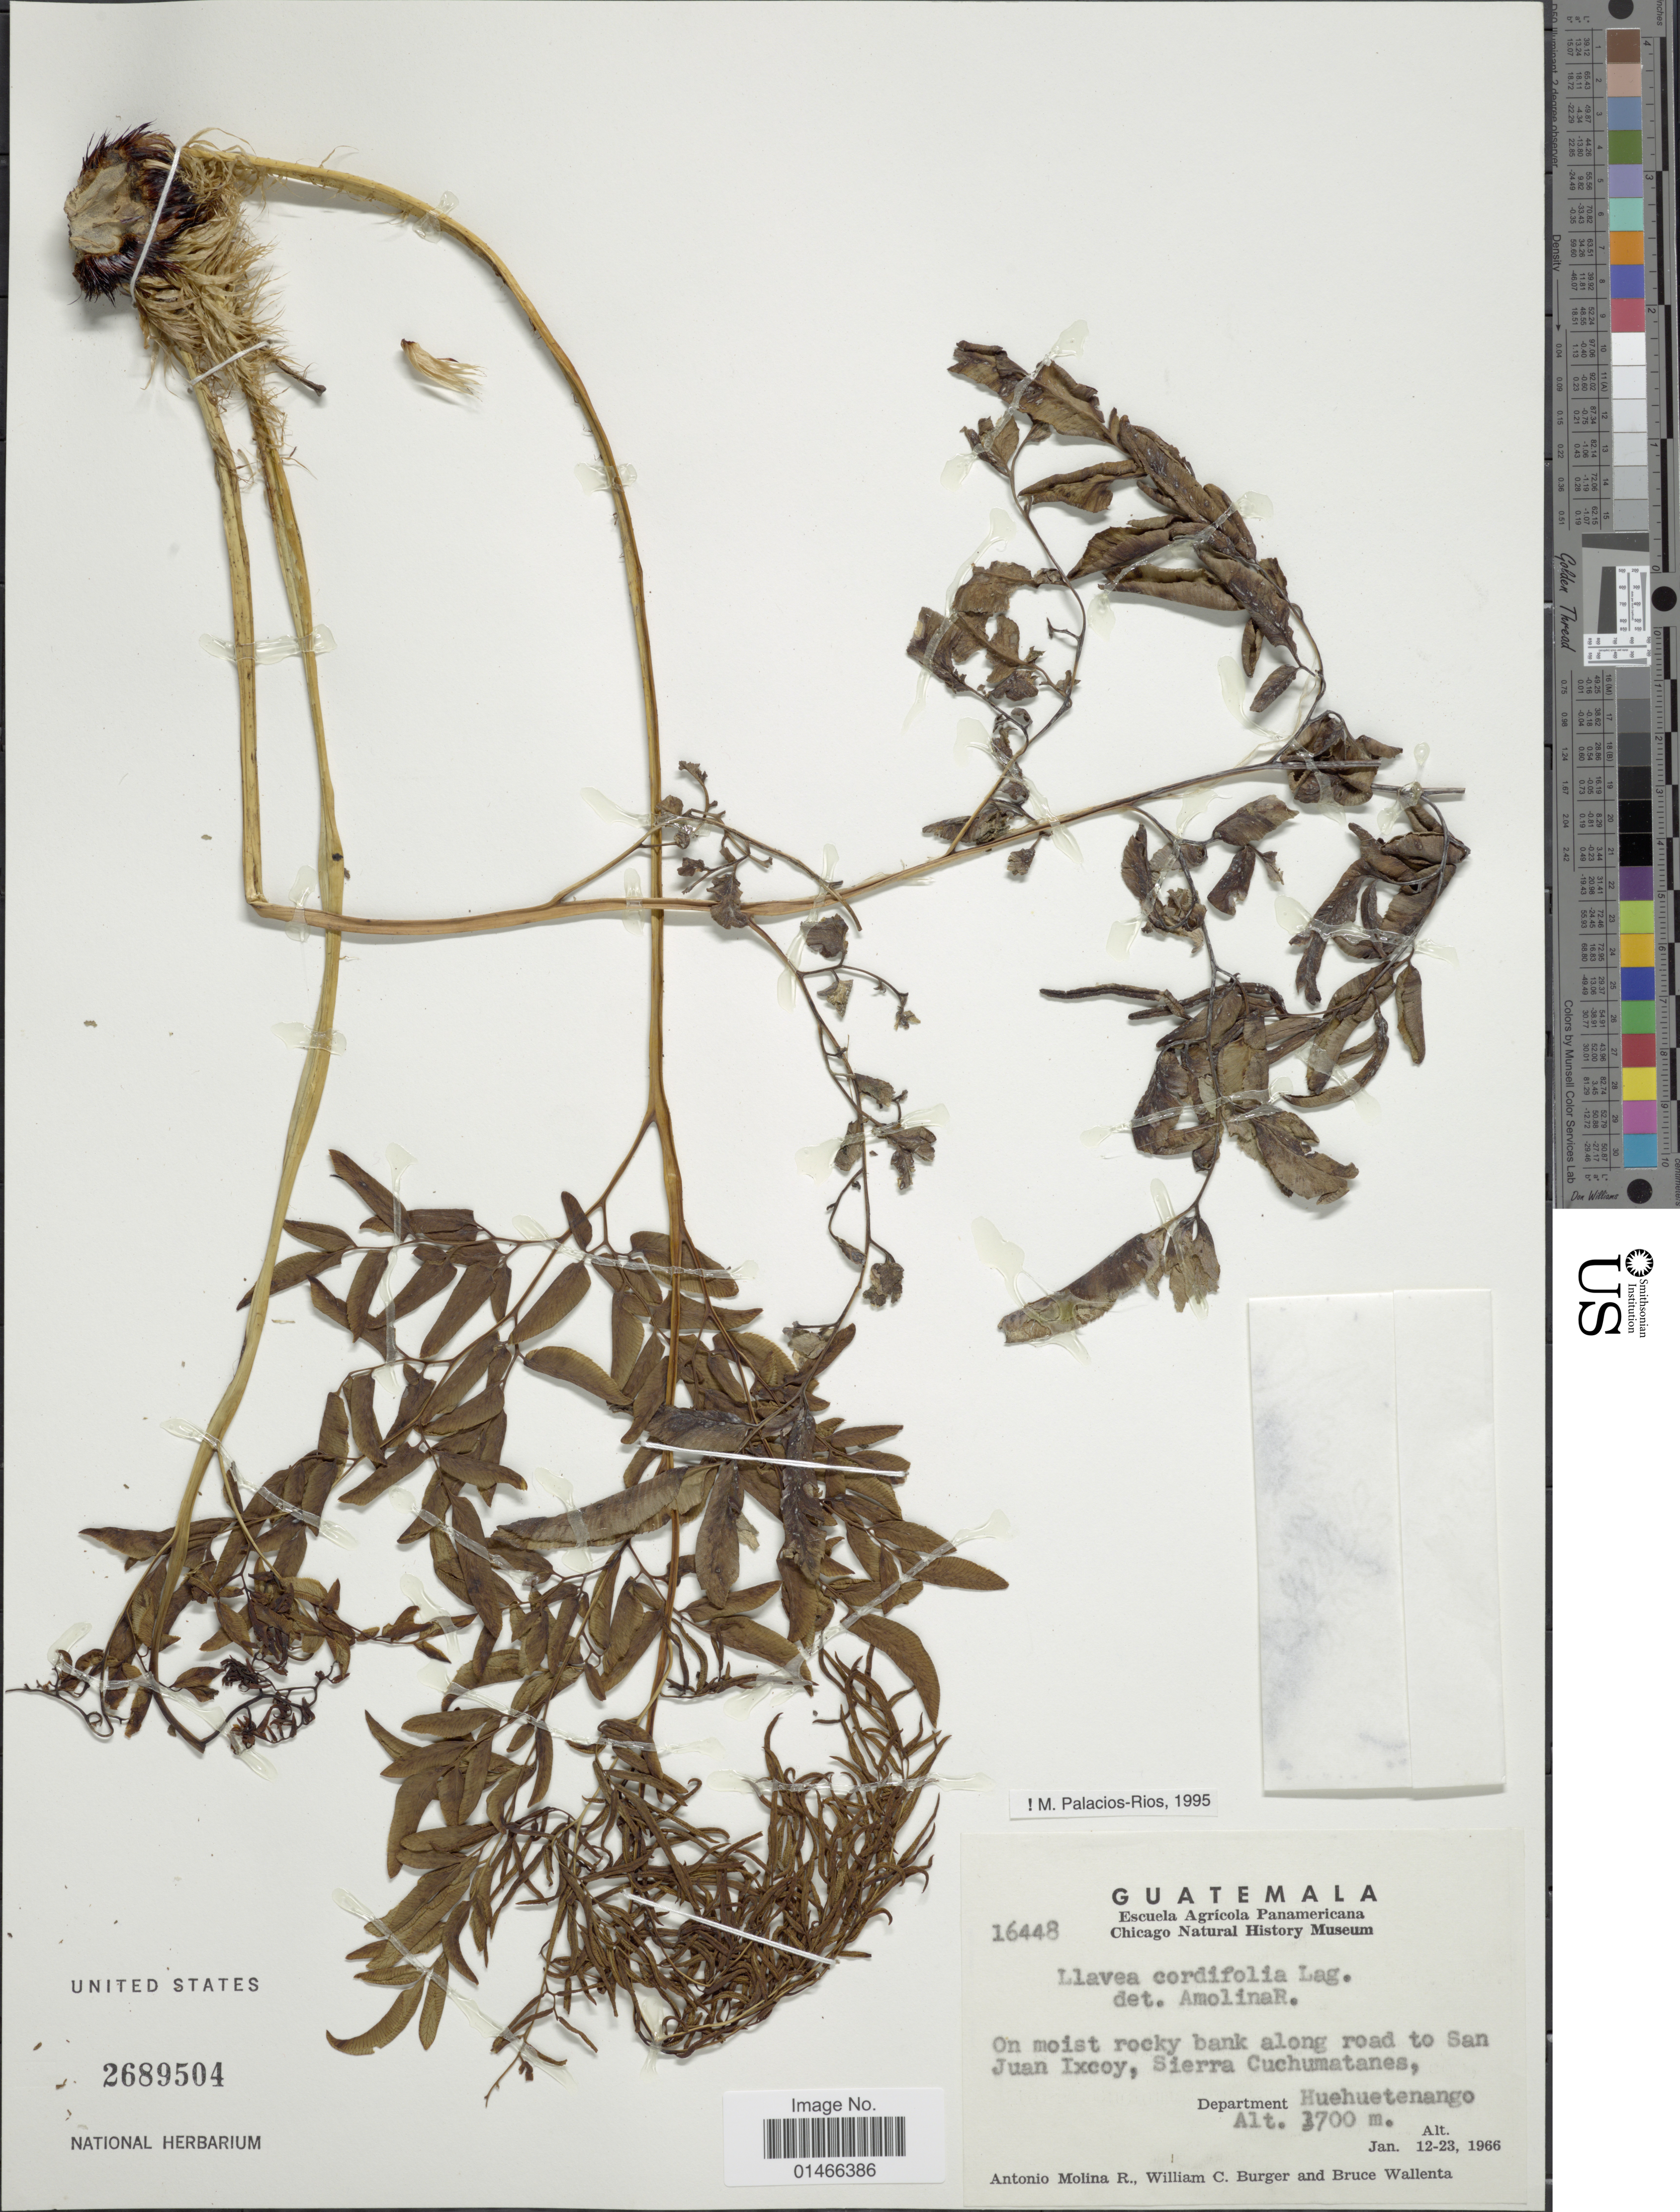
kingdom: Plantae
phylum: Tracheophyta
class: Polypodiopsida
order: Polypodiales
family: Pteridaceae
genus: Llavea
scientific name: Llavea cordifolia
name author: Lag.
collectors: A. Molina R., W. Burger & B. Wallenta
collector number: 16448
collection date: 1966-01-12/1966-01-23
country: Guatemala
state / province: Huehuetenango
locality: Along road to San Juan Ixcoy, Sierra Cuchumatanes, Department Huehuetenango.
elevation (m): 3700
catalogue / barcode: US 2689504